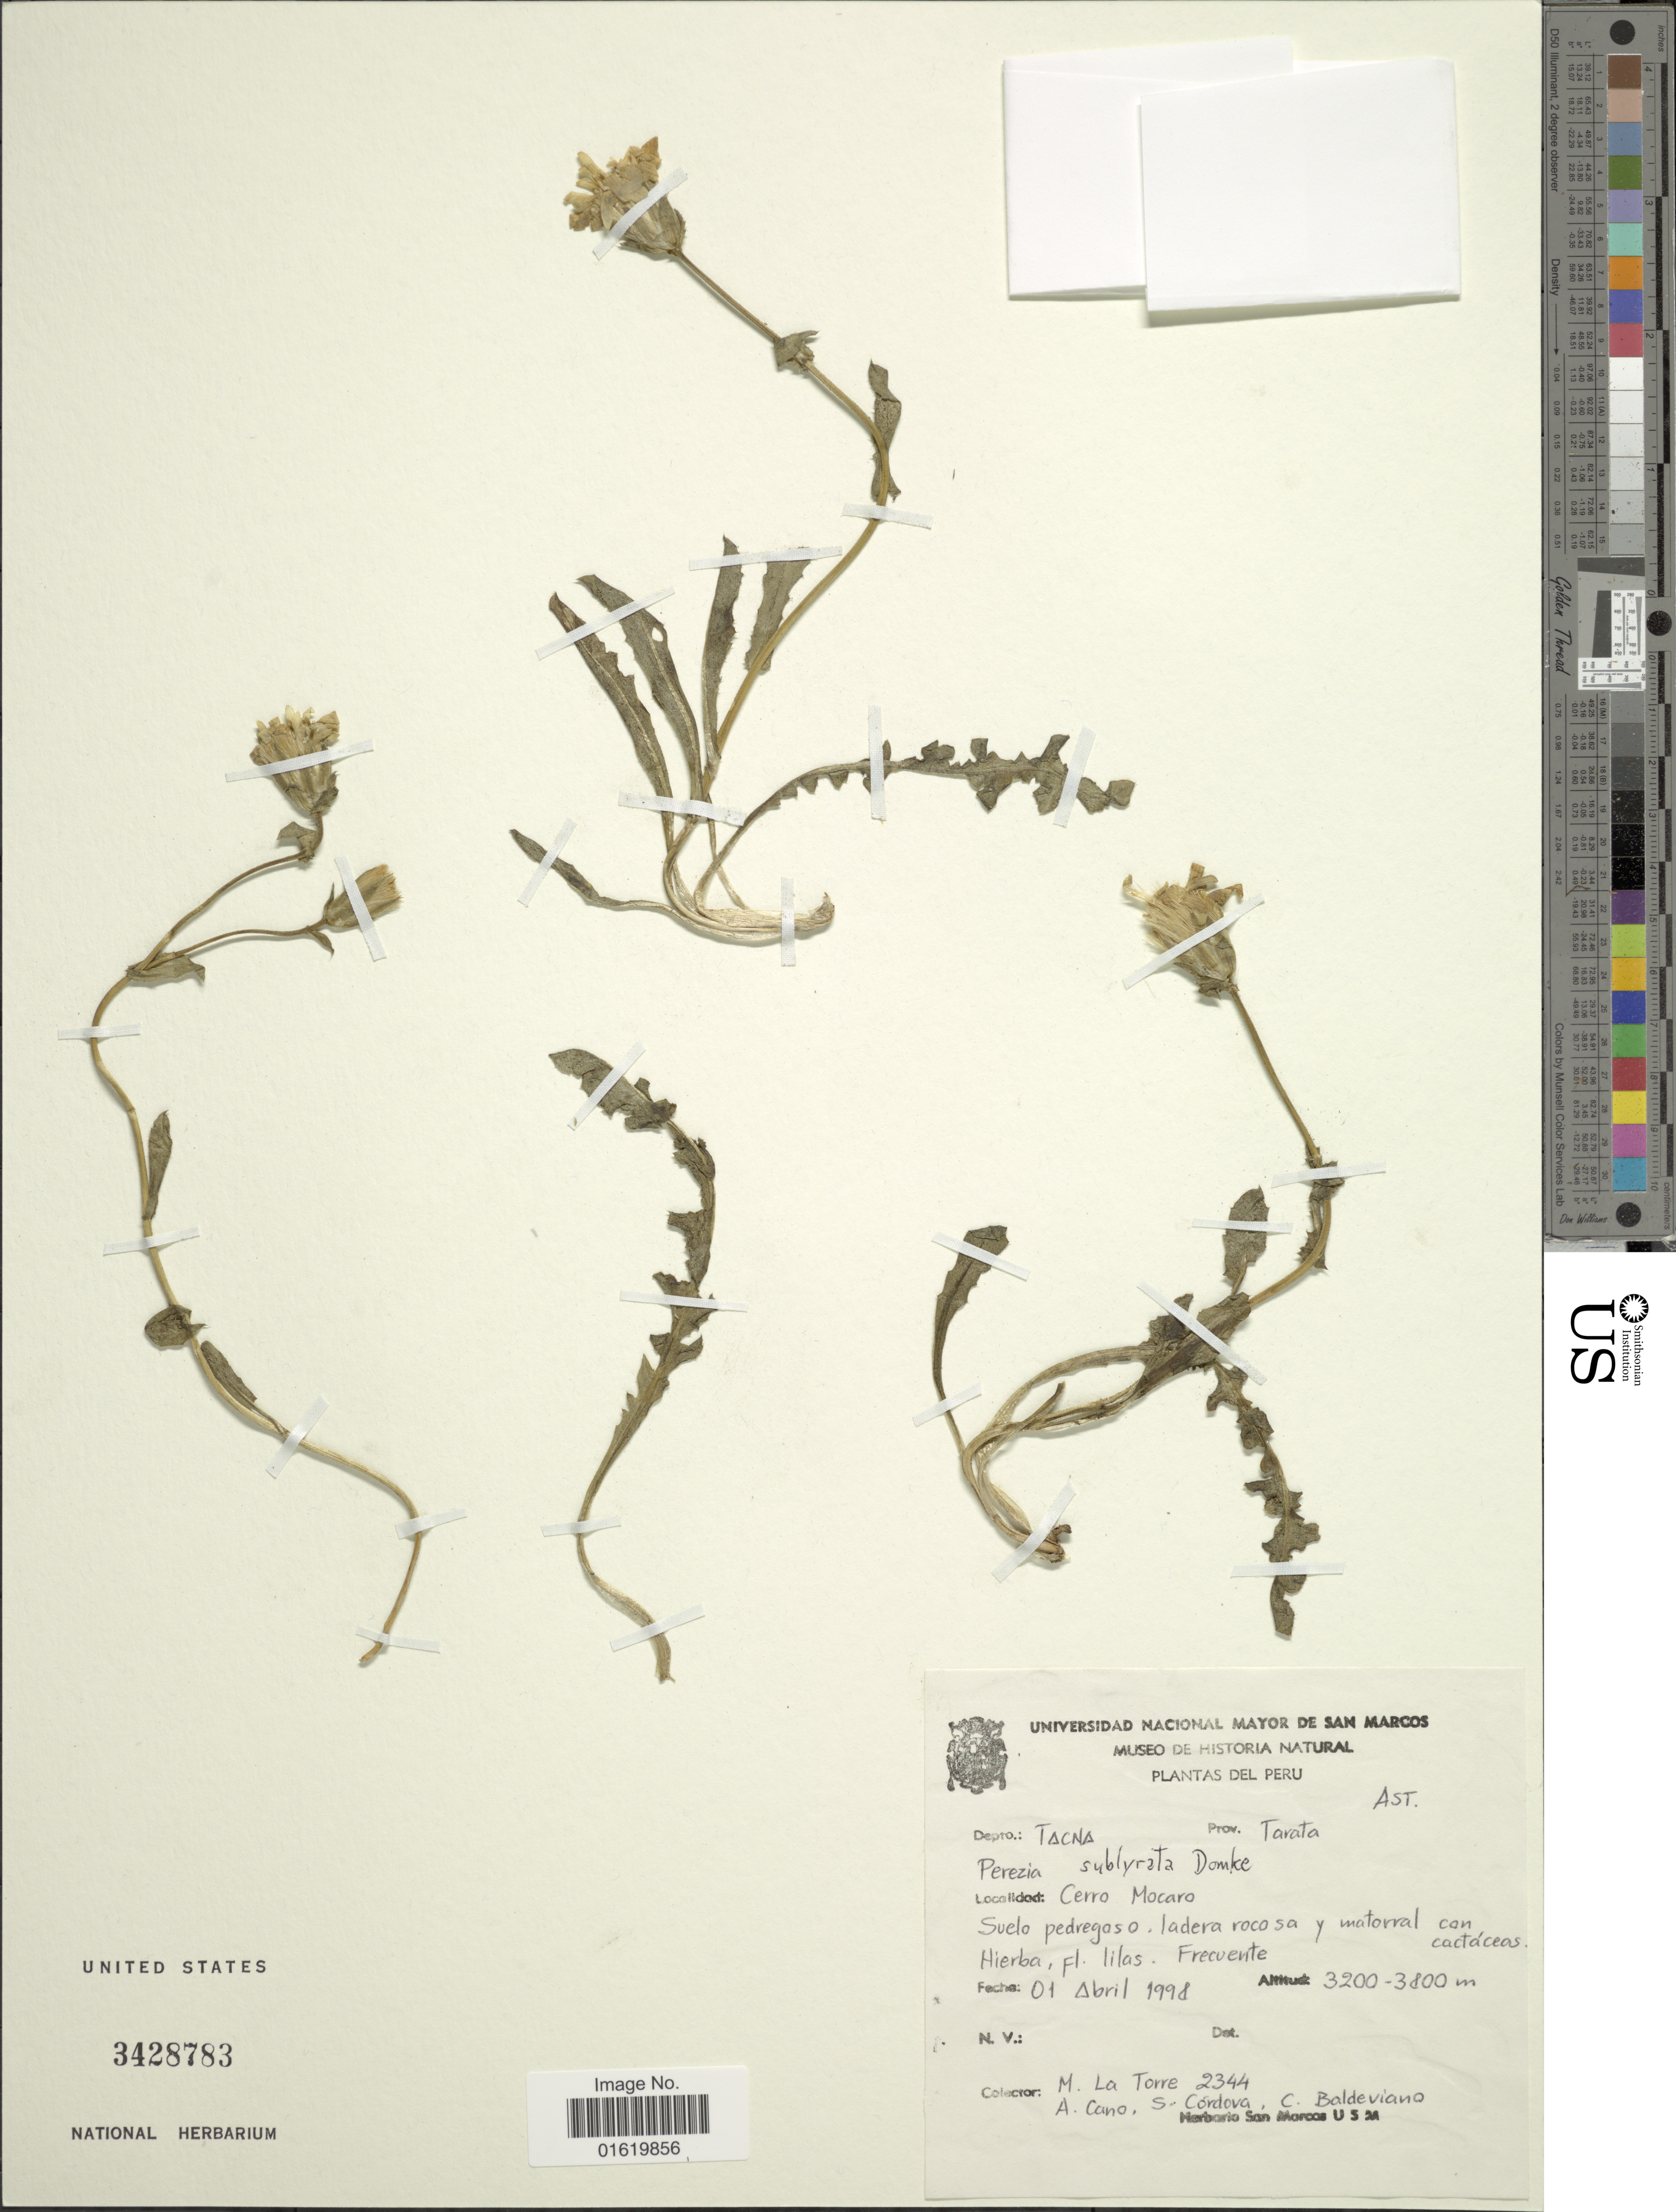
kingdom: Plantae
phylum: Tracheophyta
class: Magnoliopsida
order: Asterales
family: Asteraceae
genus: Perezia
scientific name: Perezia sublyrata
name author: Domke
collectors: M. Torre, A. Cano, S. Cordova & C. Baldeviano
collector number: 2344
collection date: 1998-04-01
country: Peru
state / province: Tacna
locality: Depto.: Tacna. Prov. Tarata. Cerro Mocaro.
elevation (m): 3200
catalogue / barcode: US 3428783